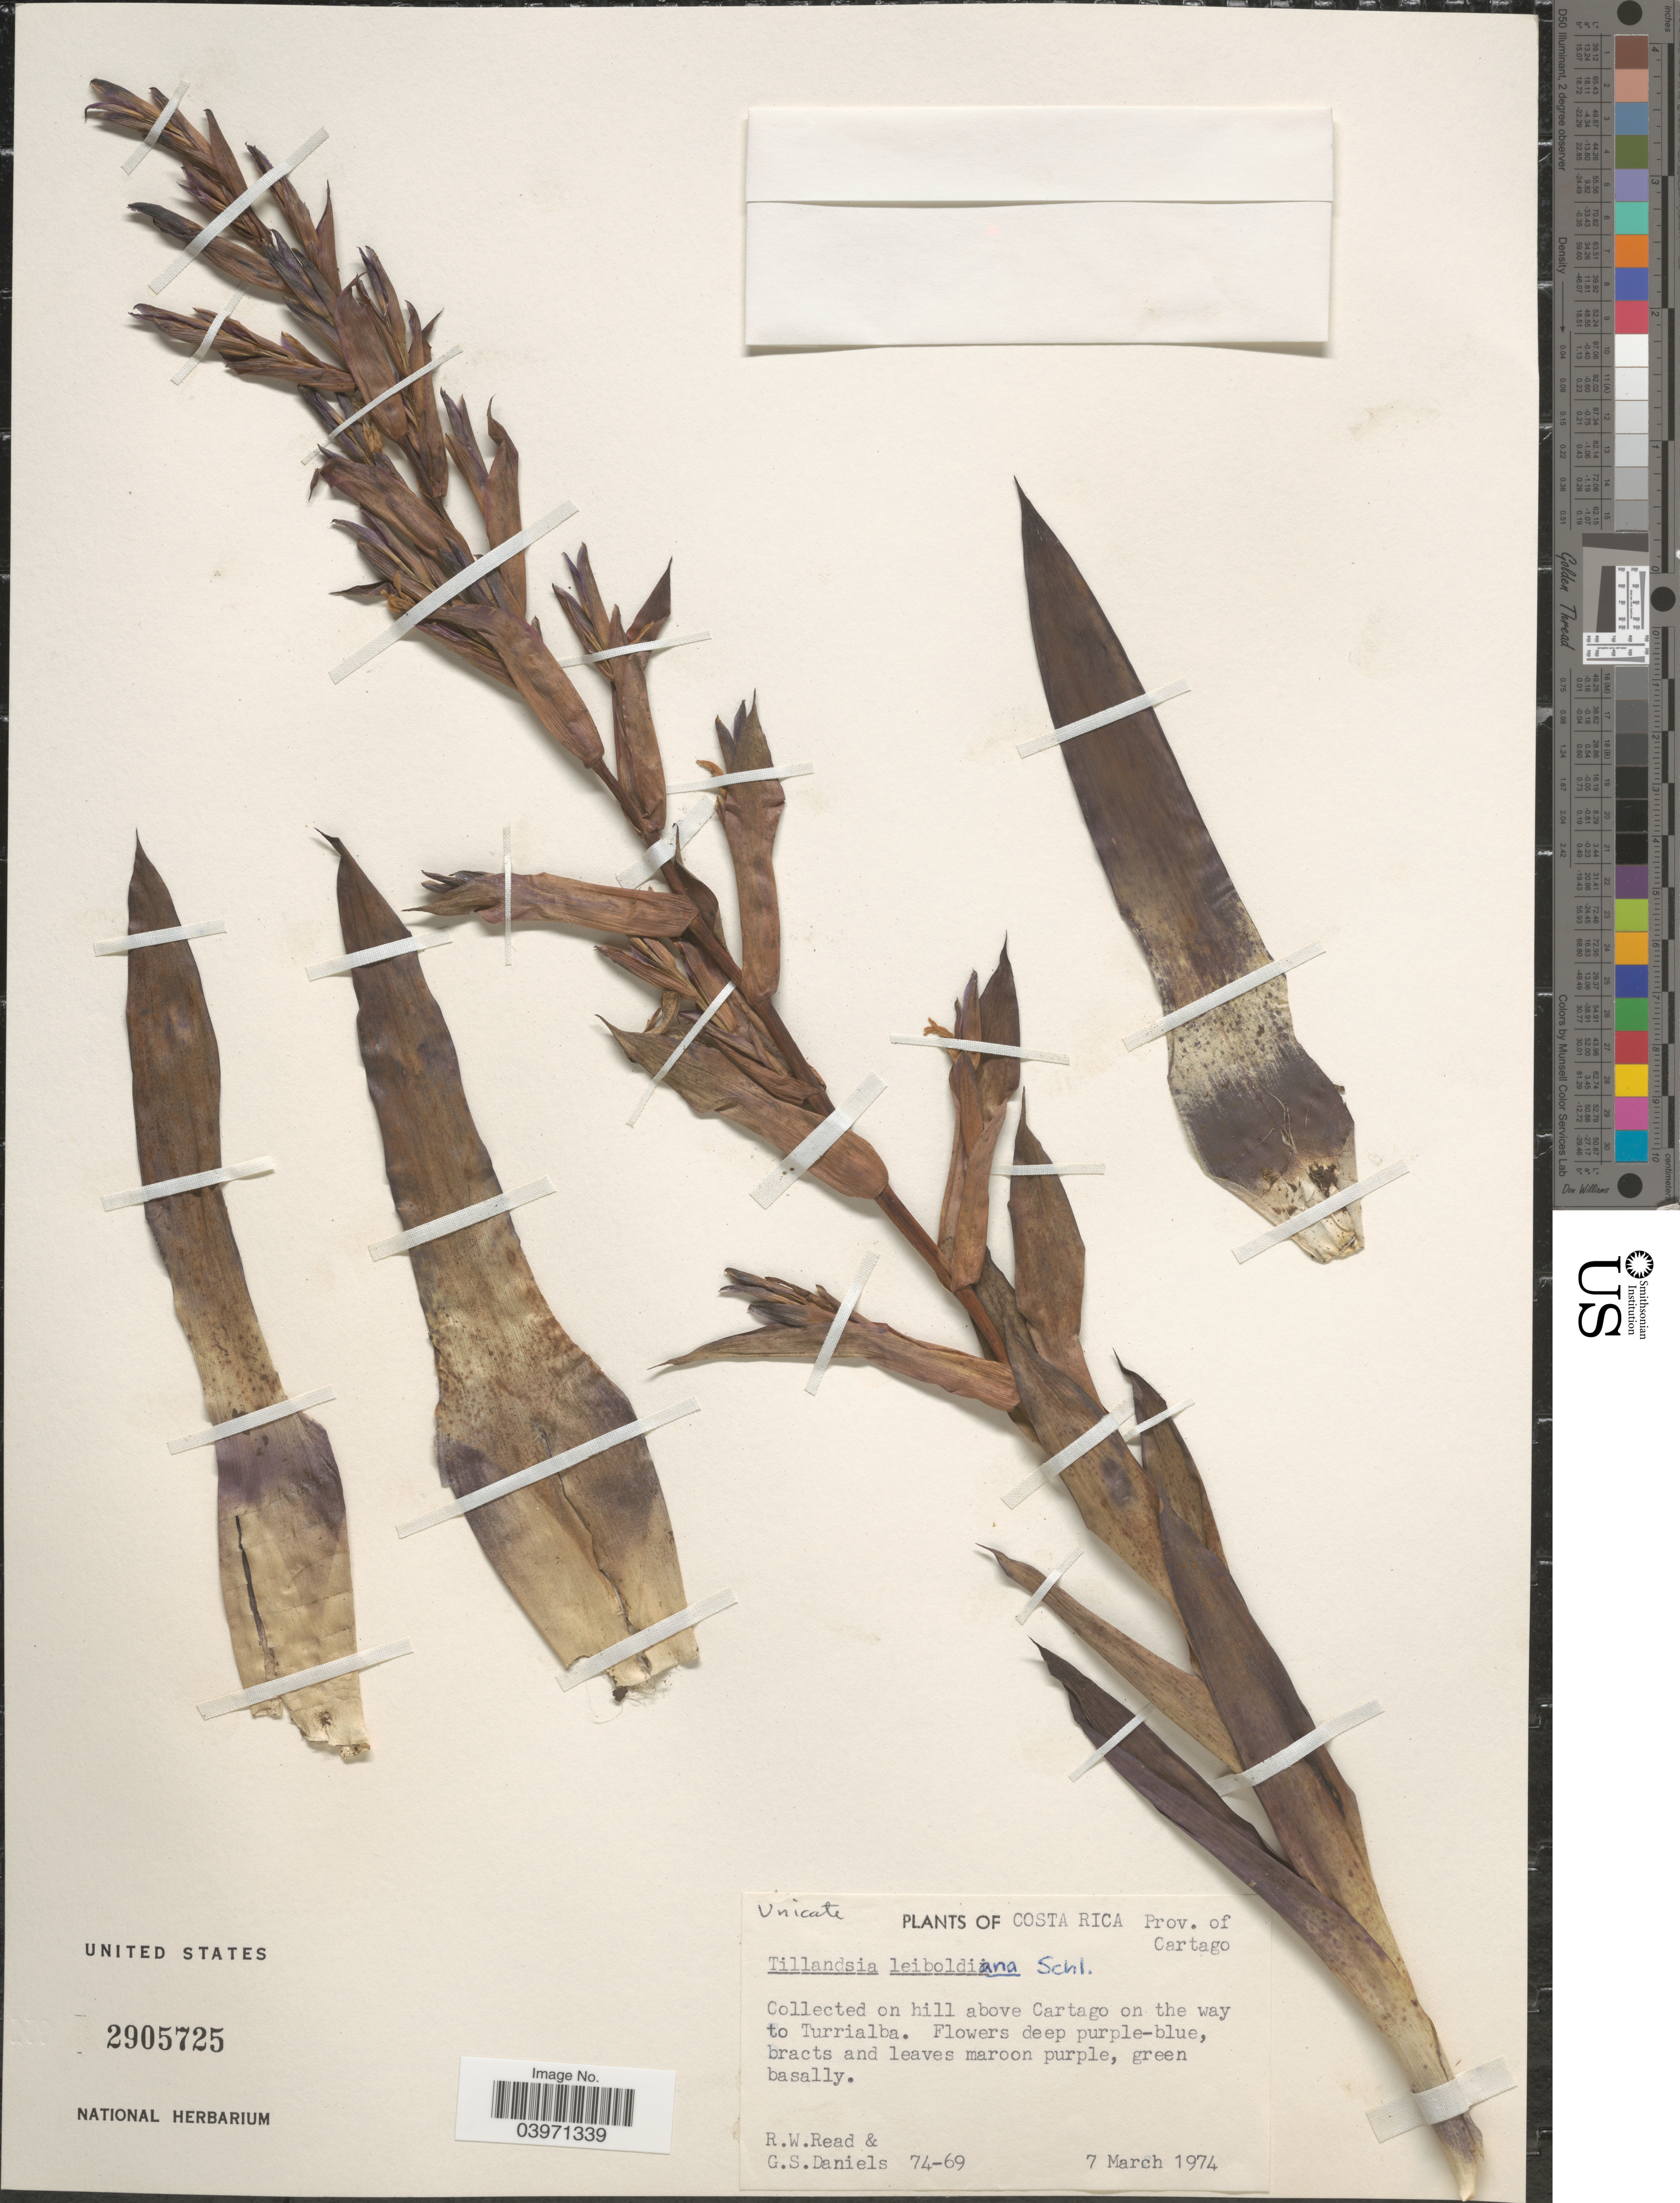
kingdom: Plantae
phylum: Tracheophyta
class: Liliopsida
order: Poales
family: Bromeliaceae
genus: Tillandsia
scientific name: Tillandsia leiboldiana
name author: Schltdl.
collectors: R. W. Read & G. S. Daniels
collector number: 74-69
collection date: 1974-03-07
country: Costa Rica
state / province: Cartago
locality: On hill above Cartago on the way to Turrialba.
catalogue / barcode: US 2905725